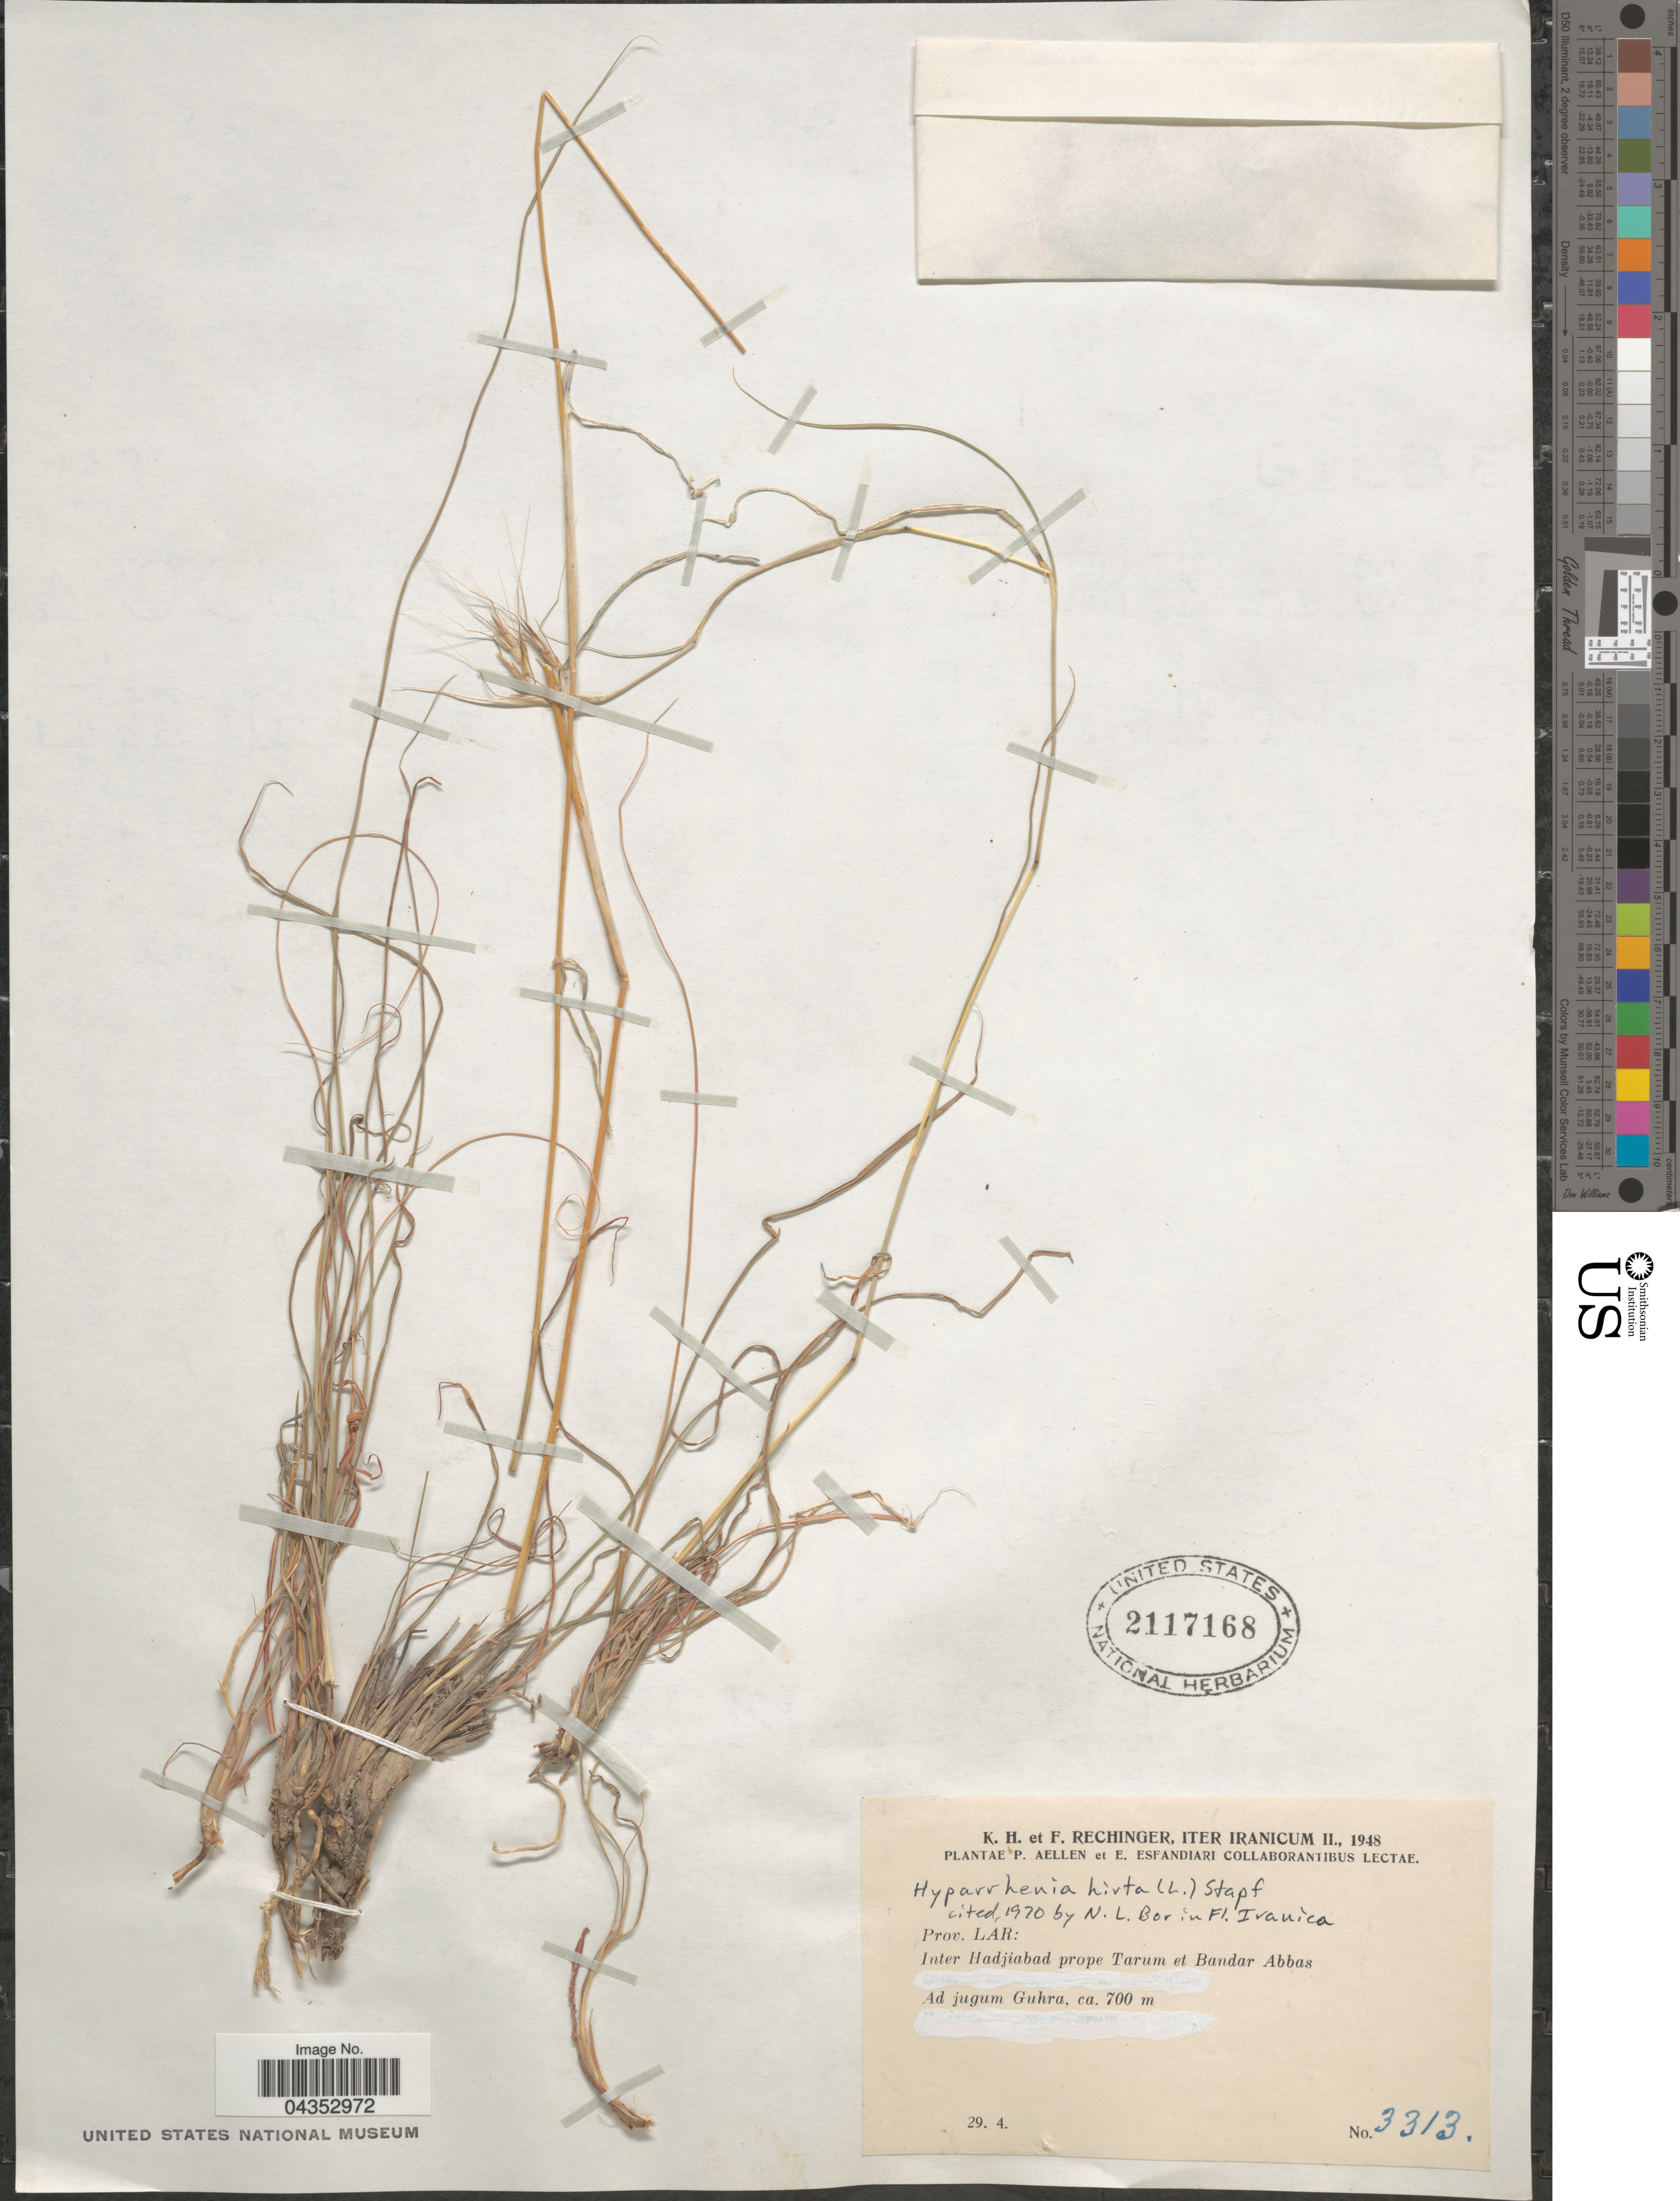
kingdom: Plantae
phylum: Tracheophyta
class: Liliopsida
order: Poales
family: Poaceae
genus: Hyparrhenia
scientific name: Hyparrhenia hirta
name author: (L.) Stapf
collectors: K. H. Rechinger & F. Rechinger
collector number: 3313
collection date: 1948-04-29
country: Iran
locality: Iter Iranicum II., 1948. Prov. Lar: Inter Hadjiabad prope Tarum et Bandar Abbas. Ad jugum Guhra.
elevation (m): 700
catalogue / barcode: US 2117168